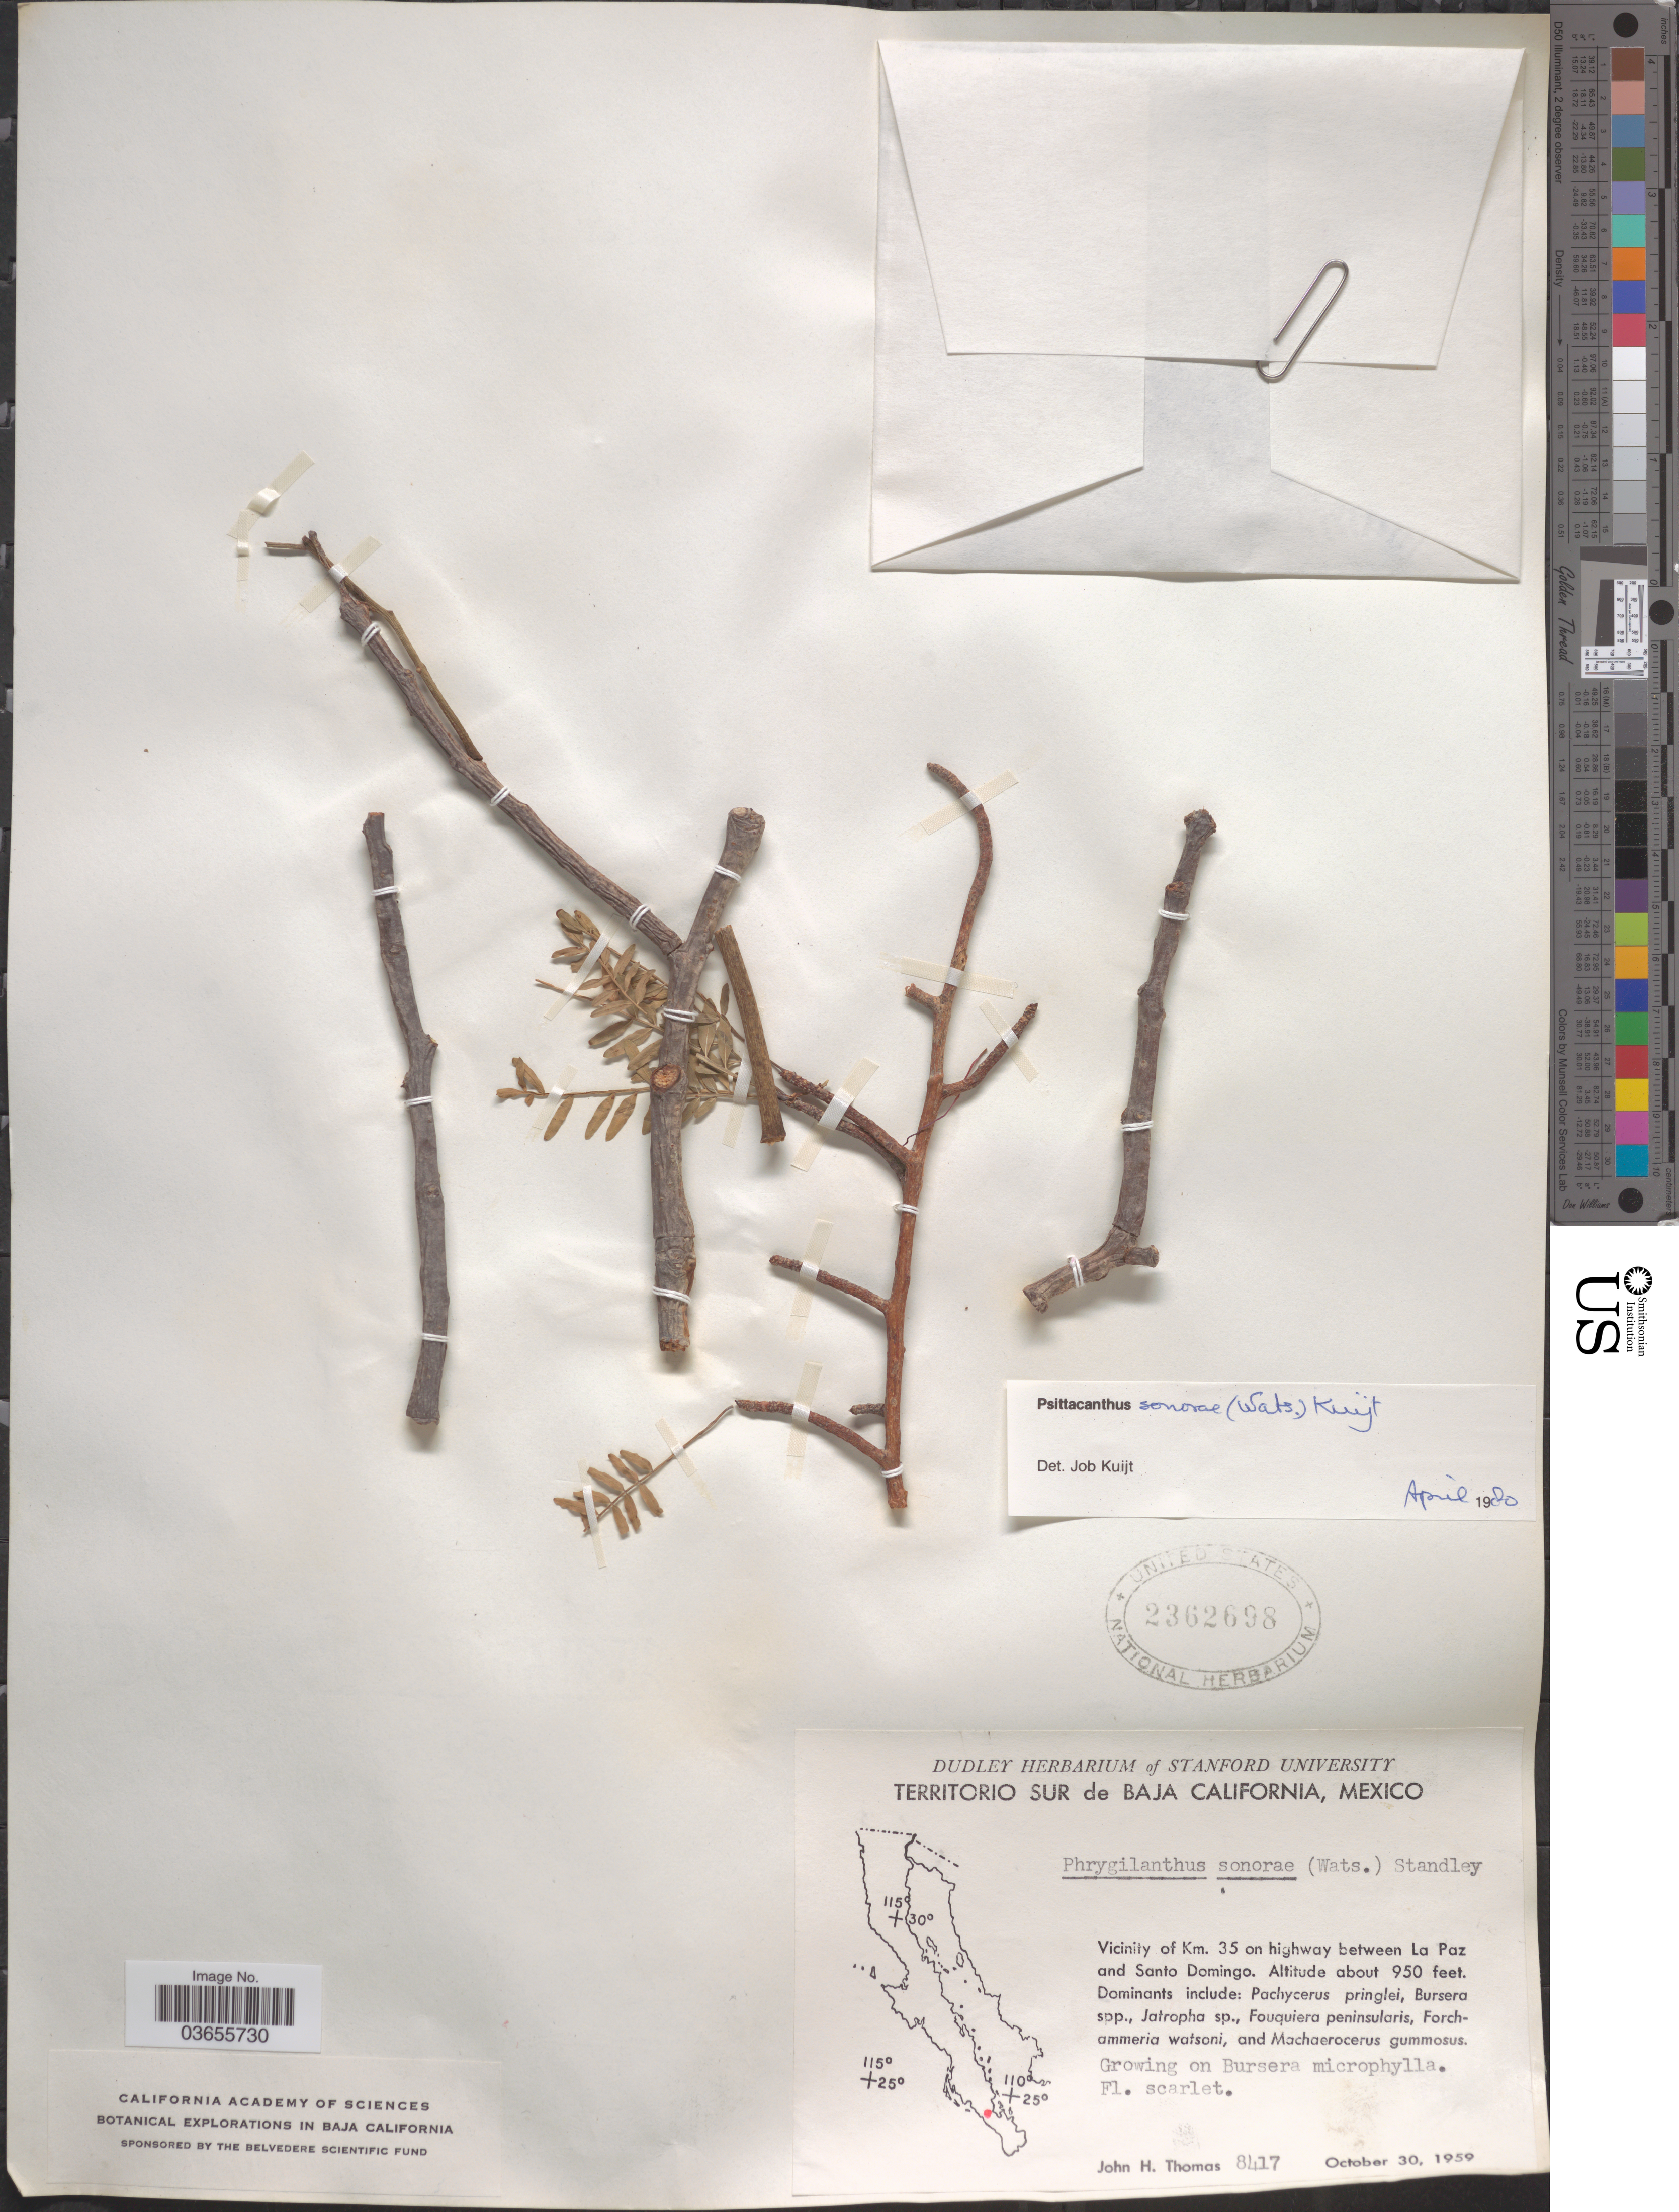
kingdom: Plantae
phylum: Tracheophyta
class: Magnoliopsida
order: Santalales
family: Loranthaceae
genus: Psittacanthus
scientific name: Psittacanthus sonorae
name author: (S. Watson) Kuijt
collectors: J. H. Thomas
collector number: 8417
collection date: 1959-10-30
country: Mexico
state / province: Baja California Sur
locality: Territorio Sur de Baja California. Vicinity of Km. 35 on highway between La Paz and Santo Domingo.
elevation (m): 290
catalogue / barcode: US 2362698